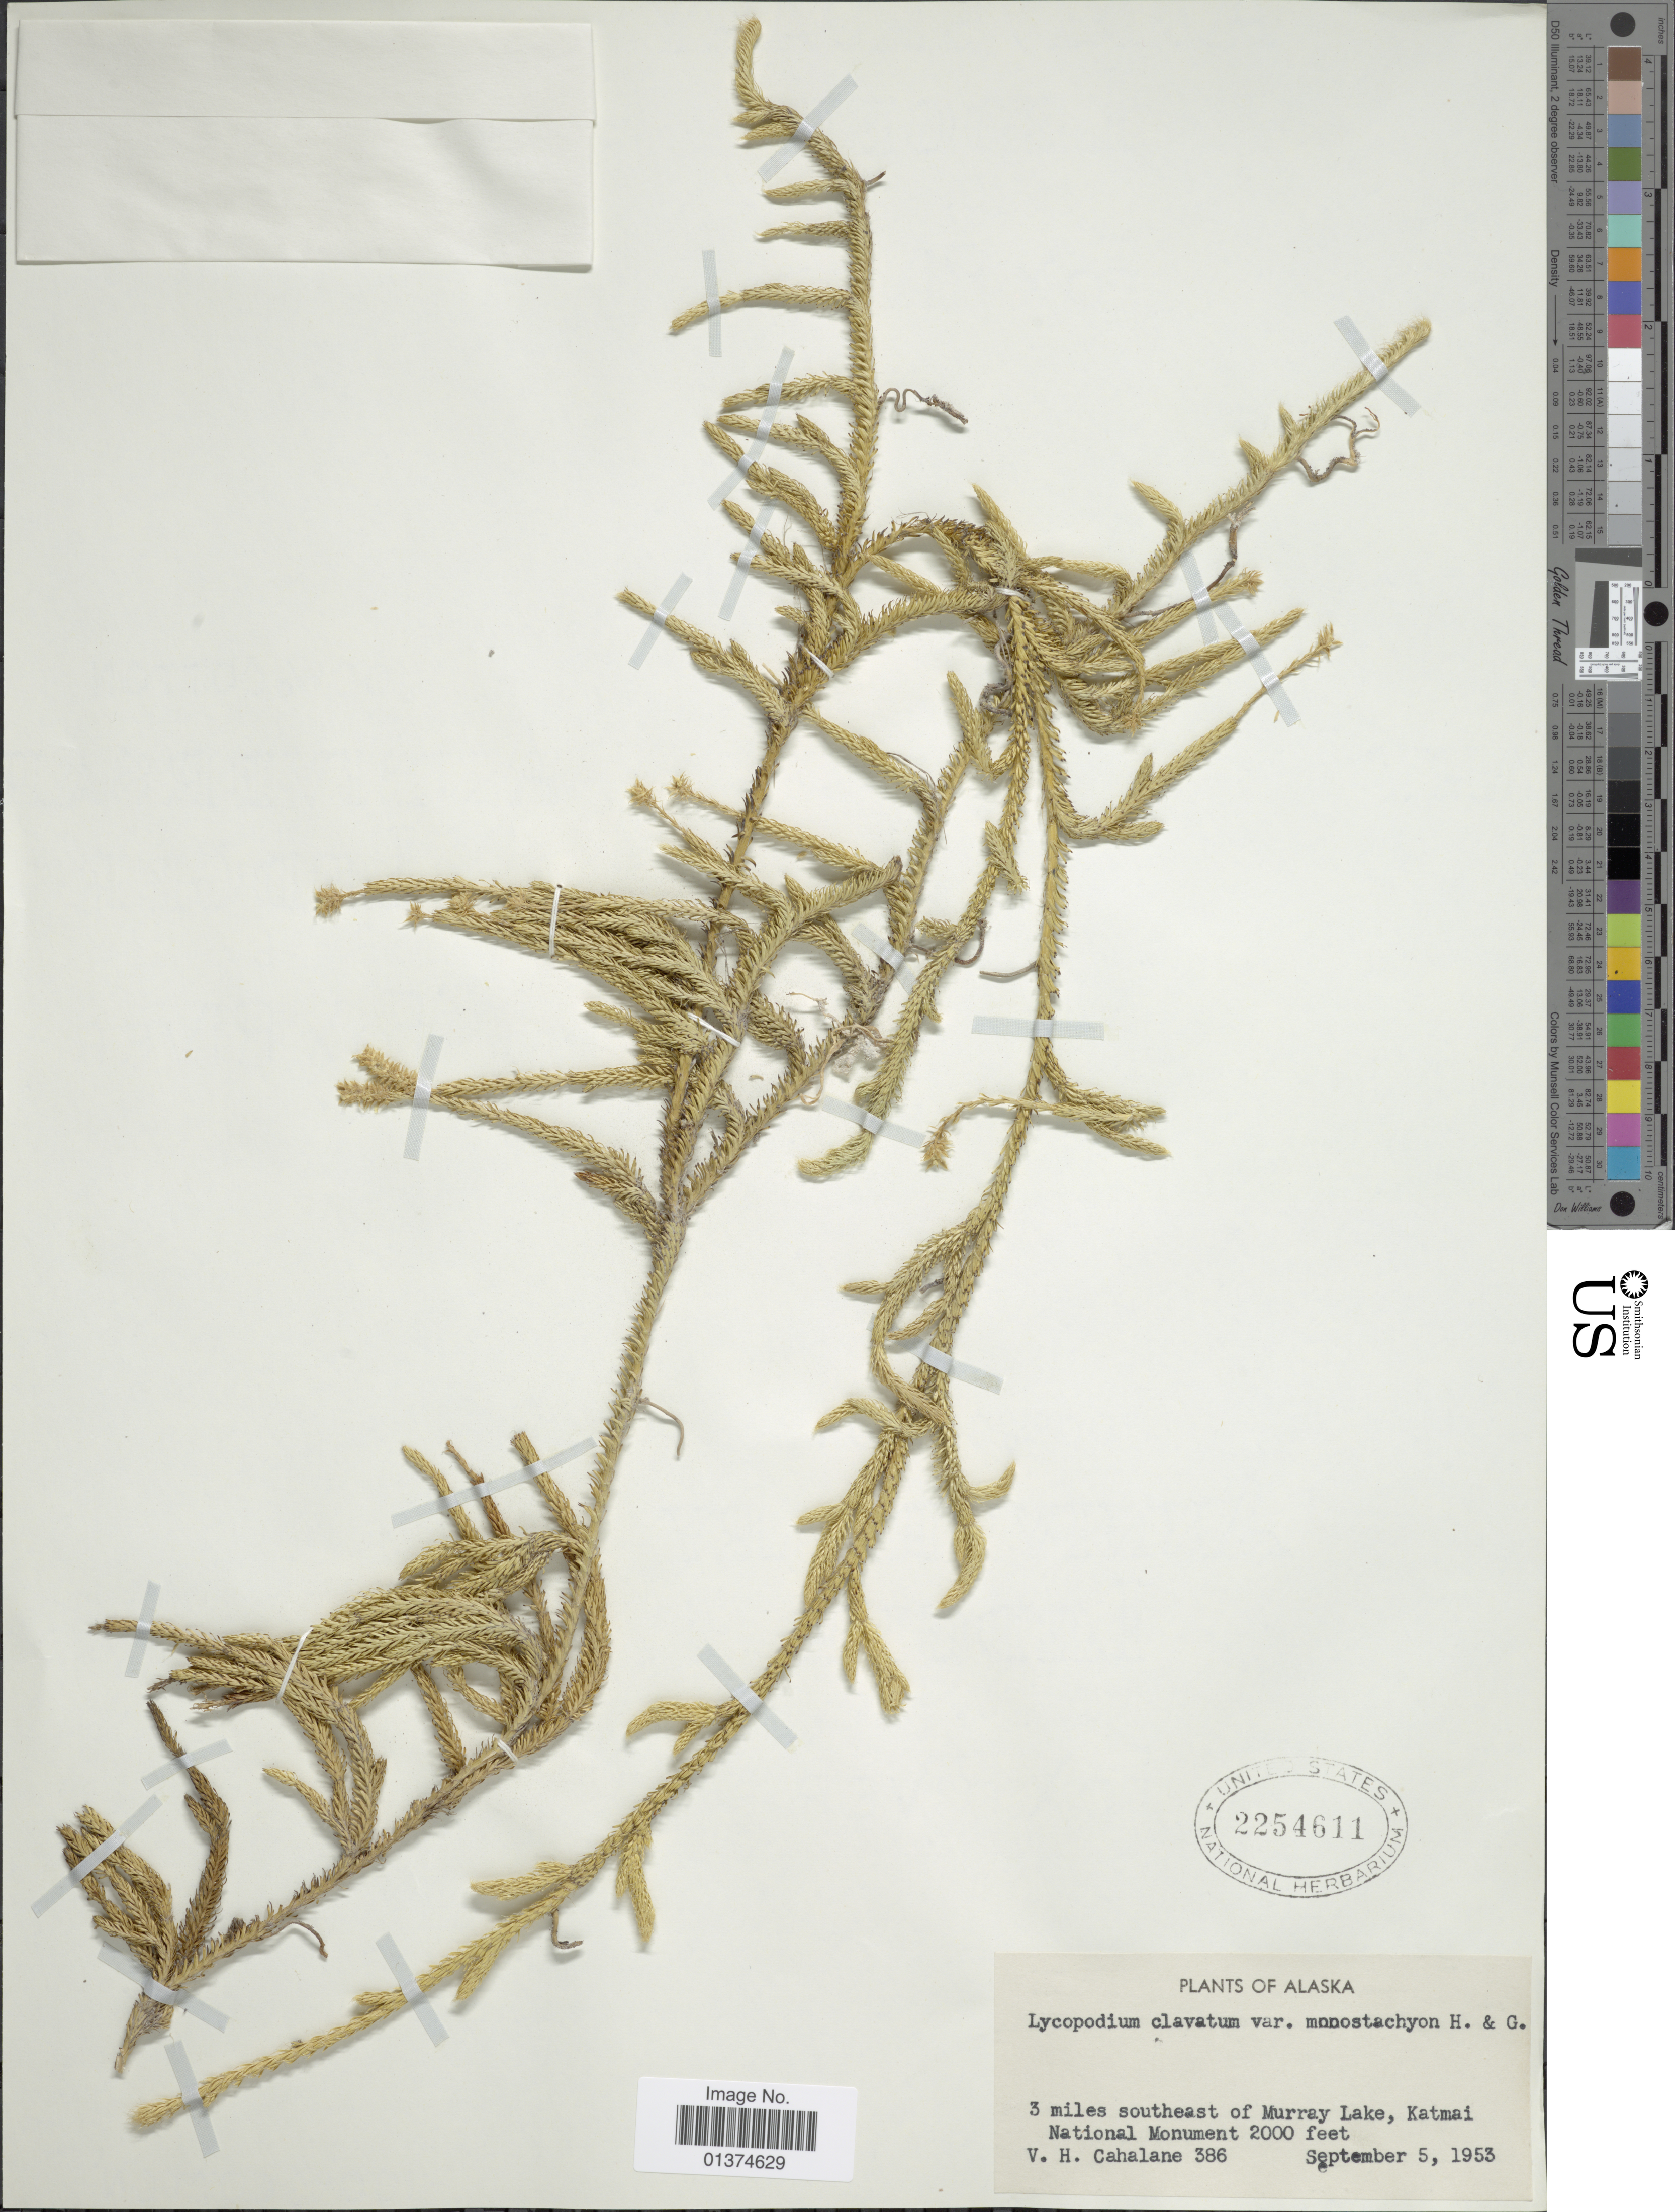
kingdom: Plantae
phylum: Tracheophyta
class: Lycopodiopsida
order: Lycopodiales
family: Lycopodiaceae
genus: Lycopodium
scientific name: Lycopodium clavatum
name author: L.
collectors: V. Cahalane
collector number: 386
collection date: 1953-09-05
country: United States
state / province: Alaska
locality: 3 miles southeast of Murray Lake, Katmai National Monument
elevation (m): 610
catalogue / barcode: US 2254611